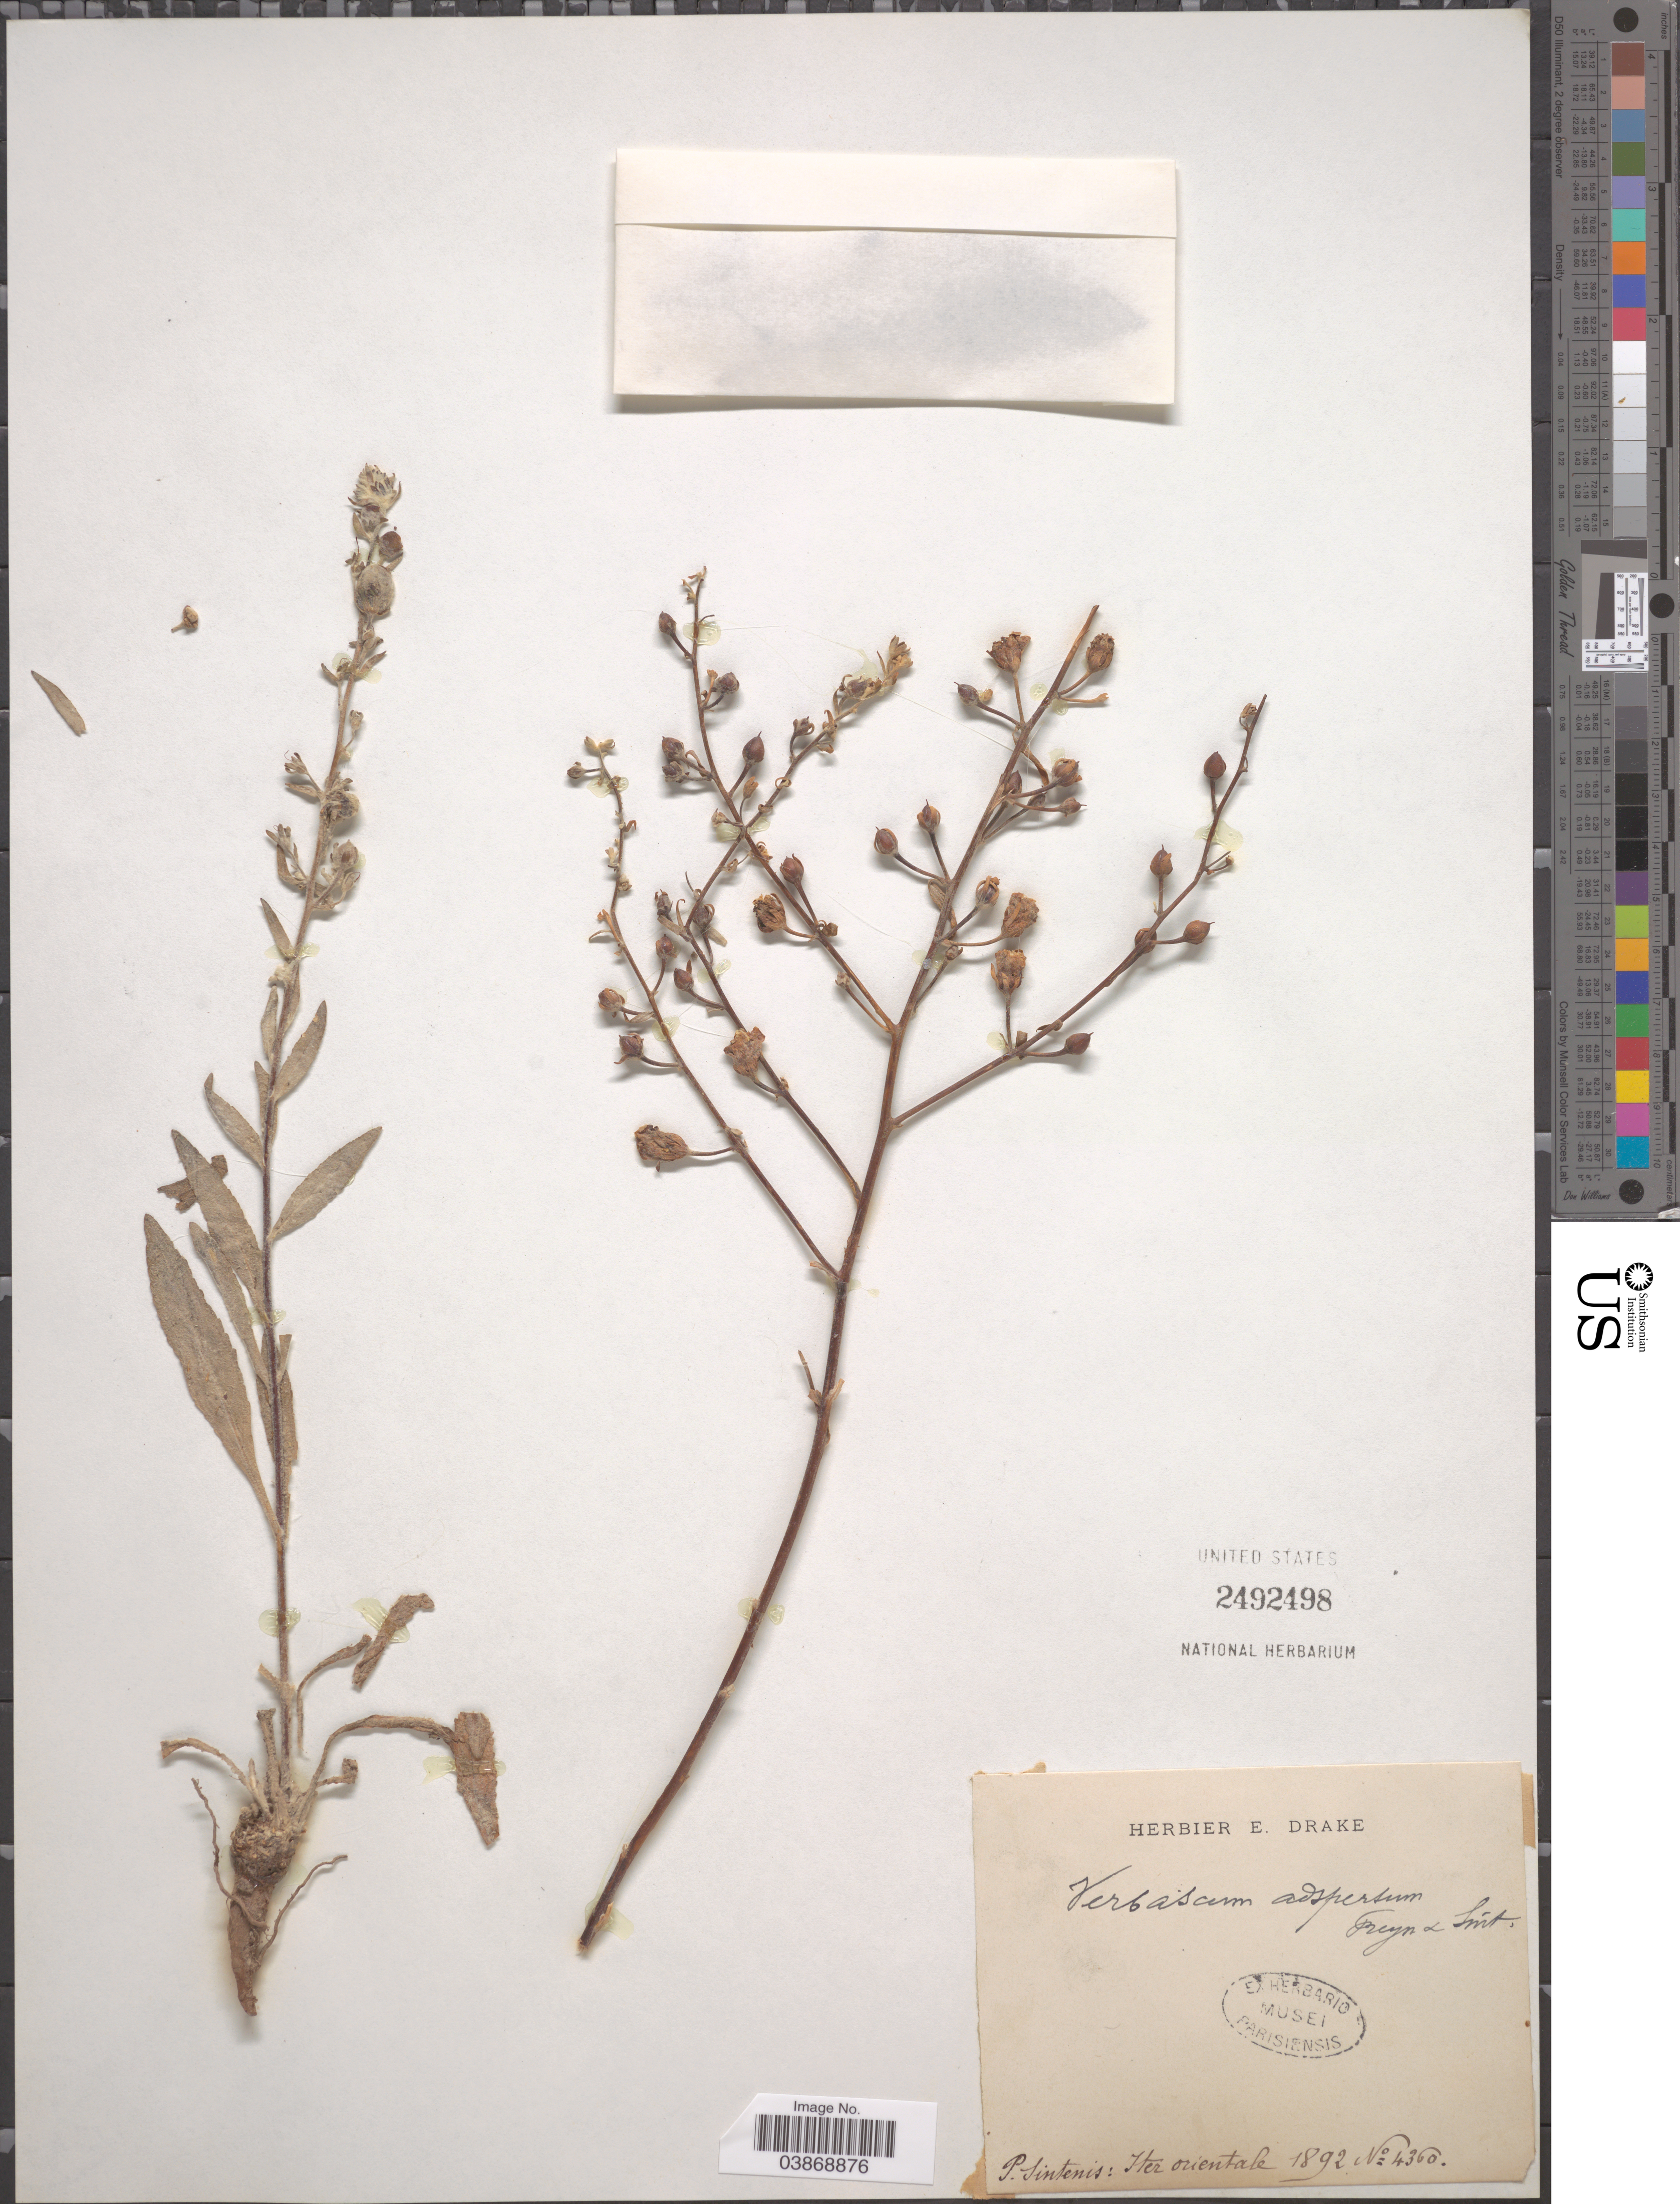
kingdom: Plantae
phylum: Tracheophyta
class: Magnoliopsida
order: Lamiales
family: Scrophulariaceae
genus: Verbascum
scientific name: Verbascum adspersum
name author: Freyn & Sint.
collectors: P. Sintenis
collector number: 4360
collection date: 1892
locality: Iter orientale.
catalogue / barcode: US 2492498